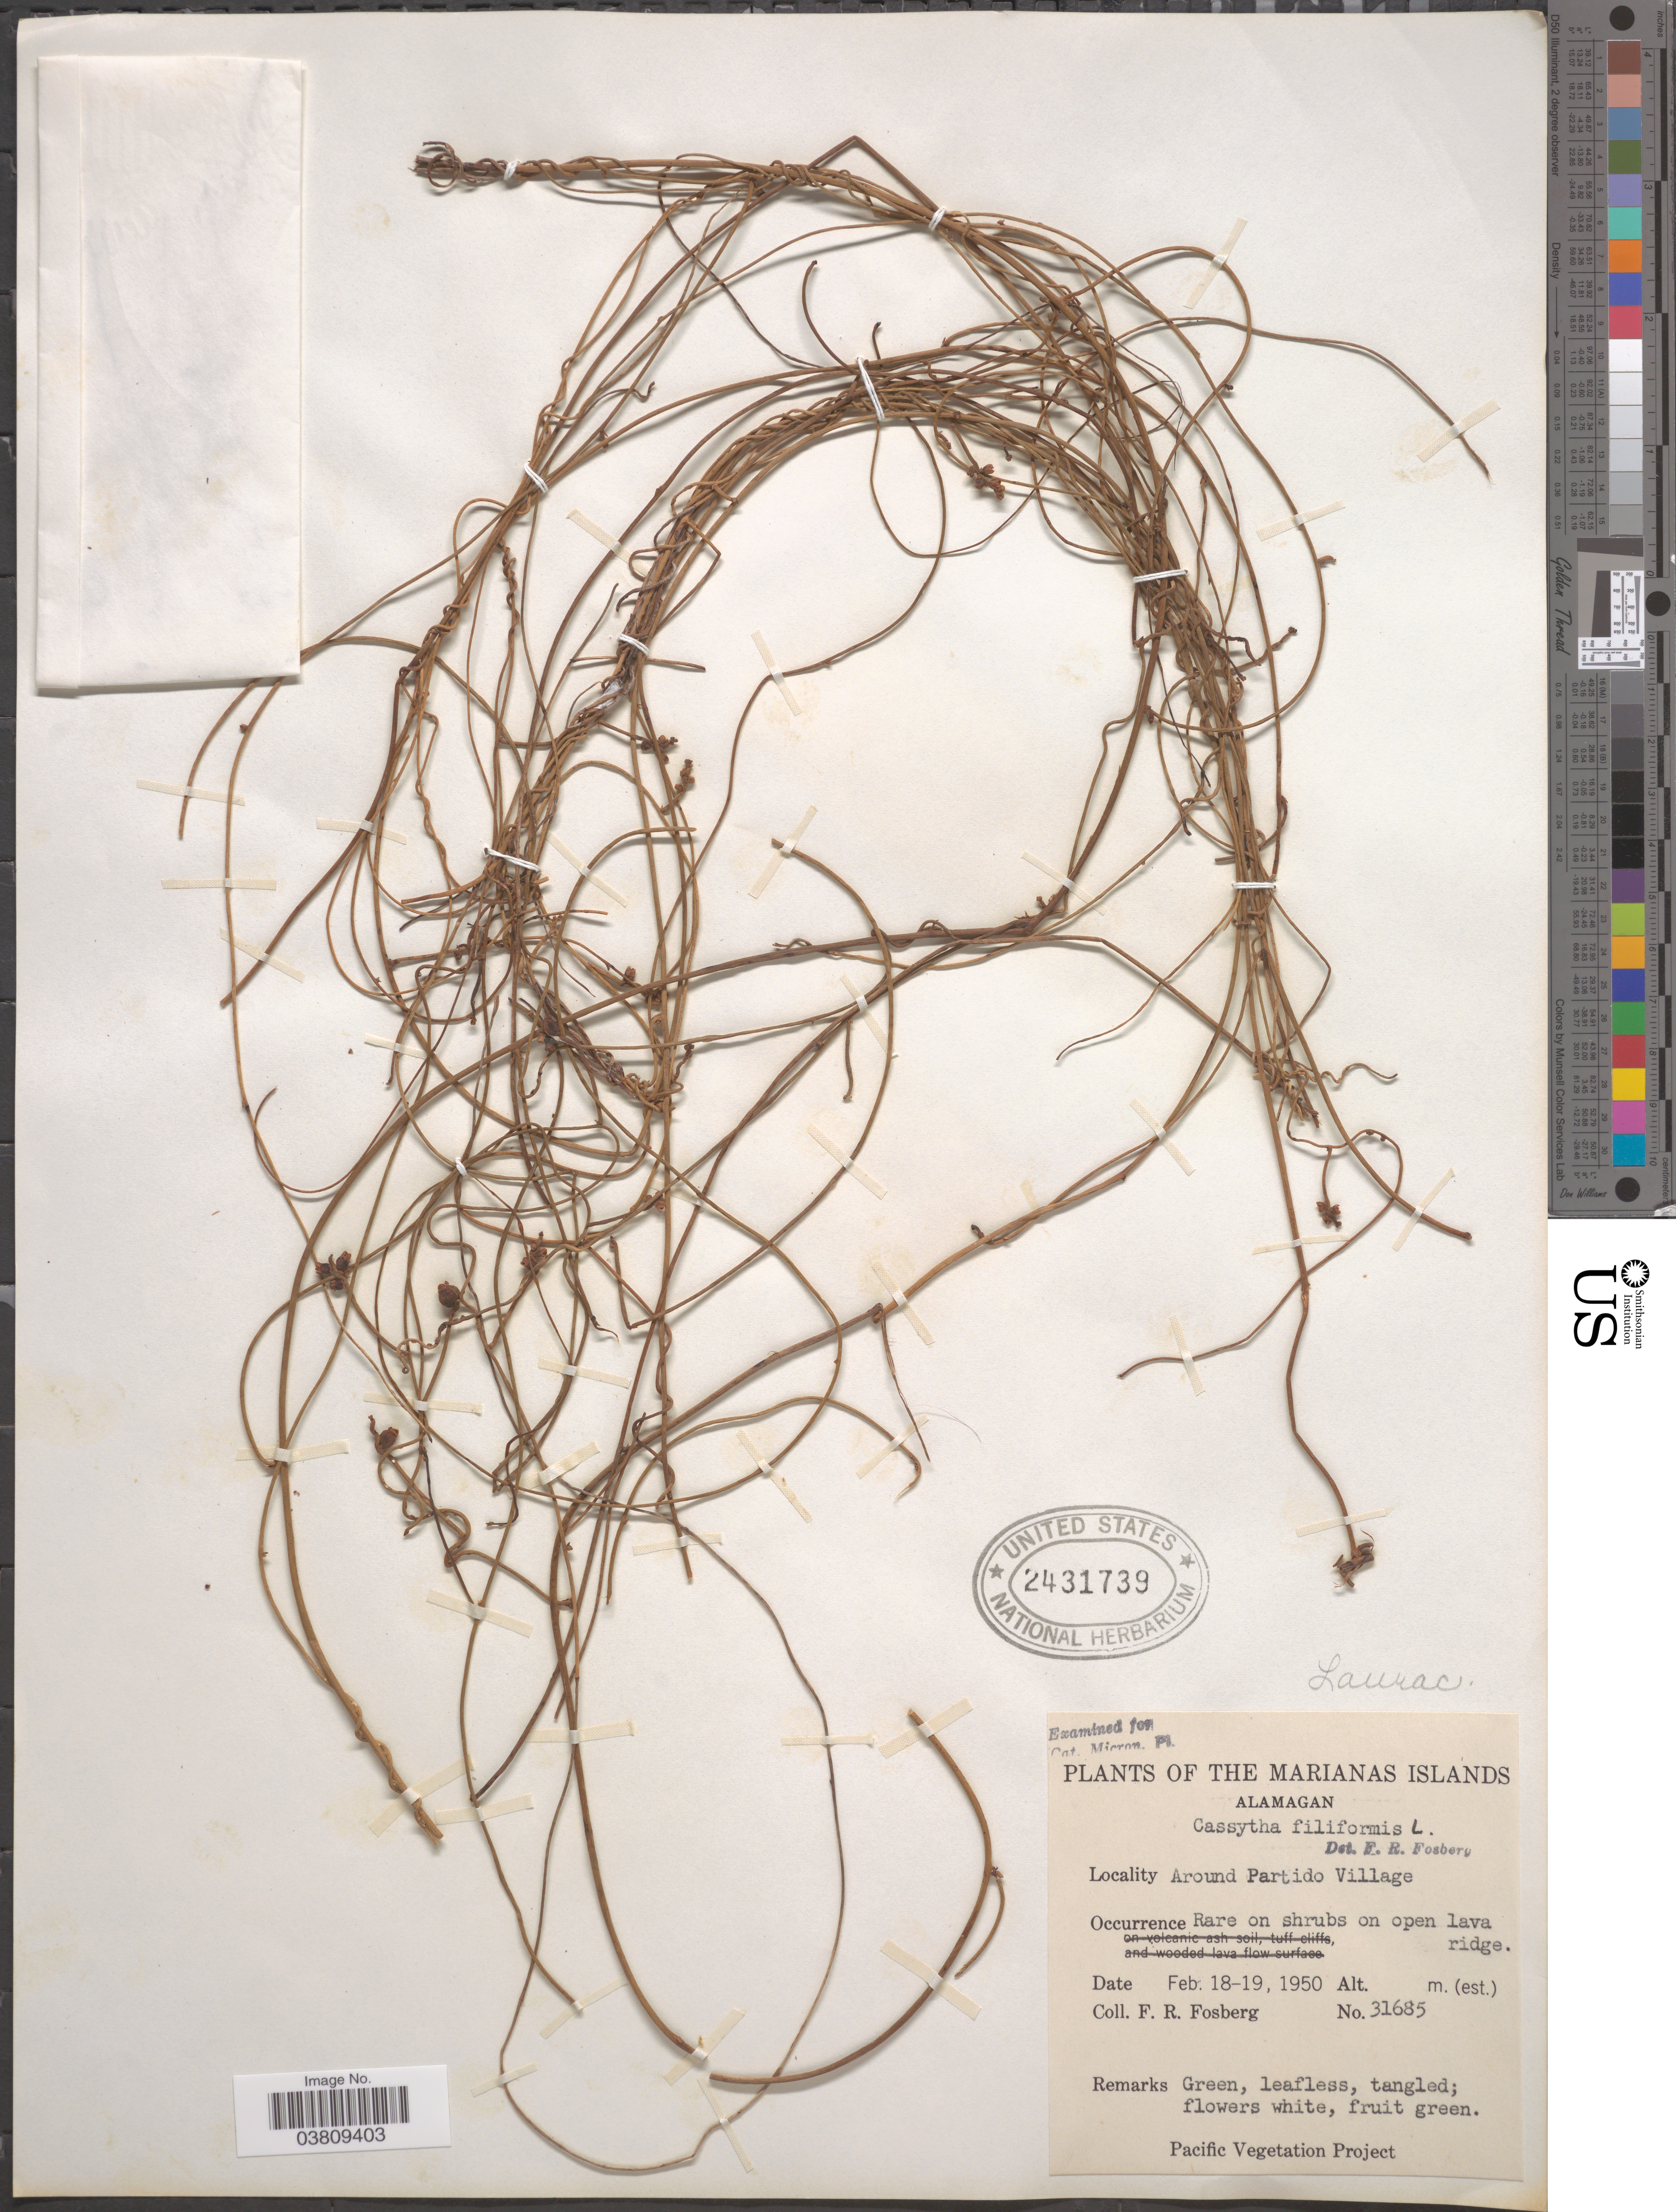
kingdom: Plantae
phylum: Tracheophyta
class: Magnoliopsida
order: Laurales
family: Lauraceae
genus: Cassytha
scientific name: Cassytha filiformis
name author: L.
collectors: F. R. Fosberg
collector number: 31685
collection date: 1950-02-18/1950-02-19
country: Northern Mariana Islands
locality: The Marianas Islands. Alamagan Around Partido Village.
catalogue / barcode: US 2431739